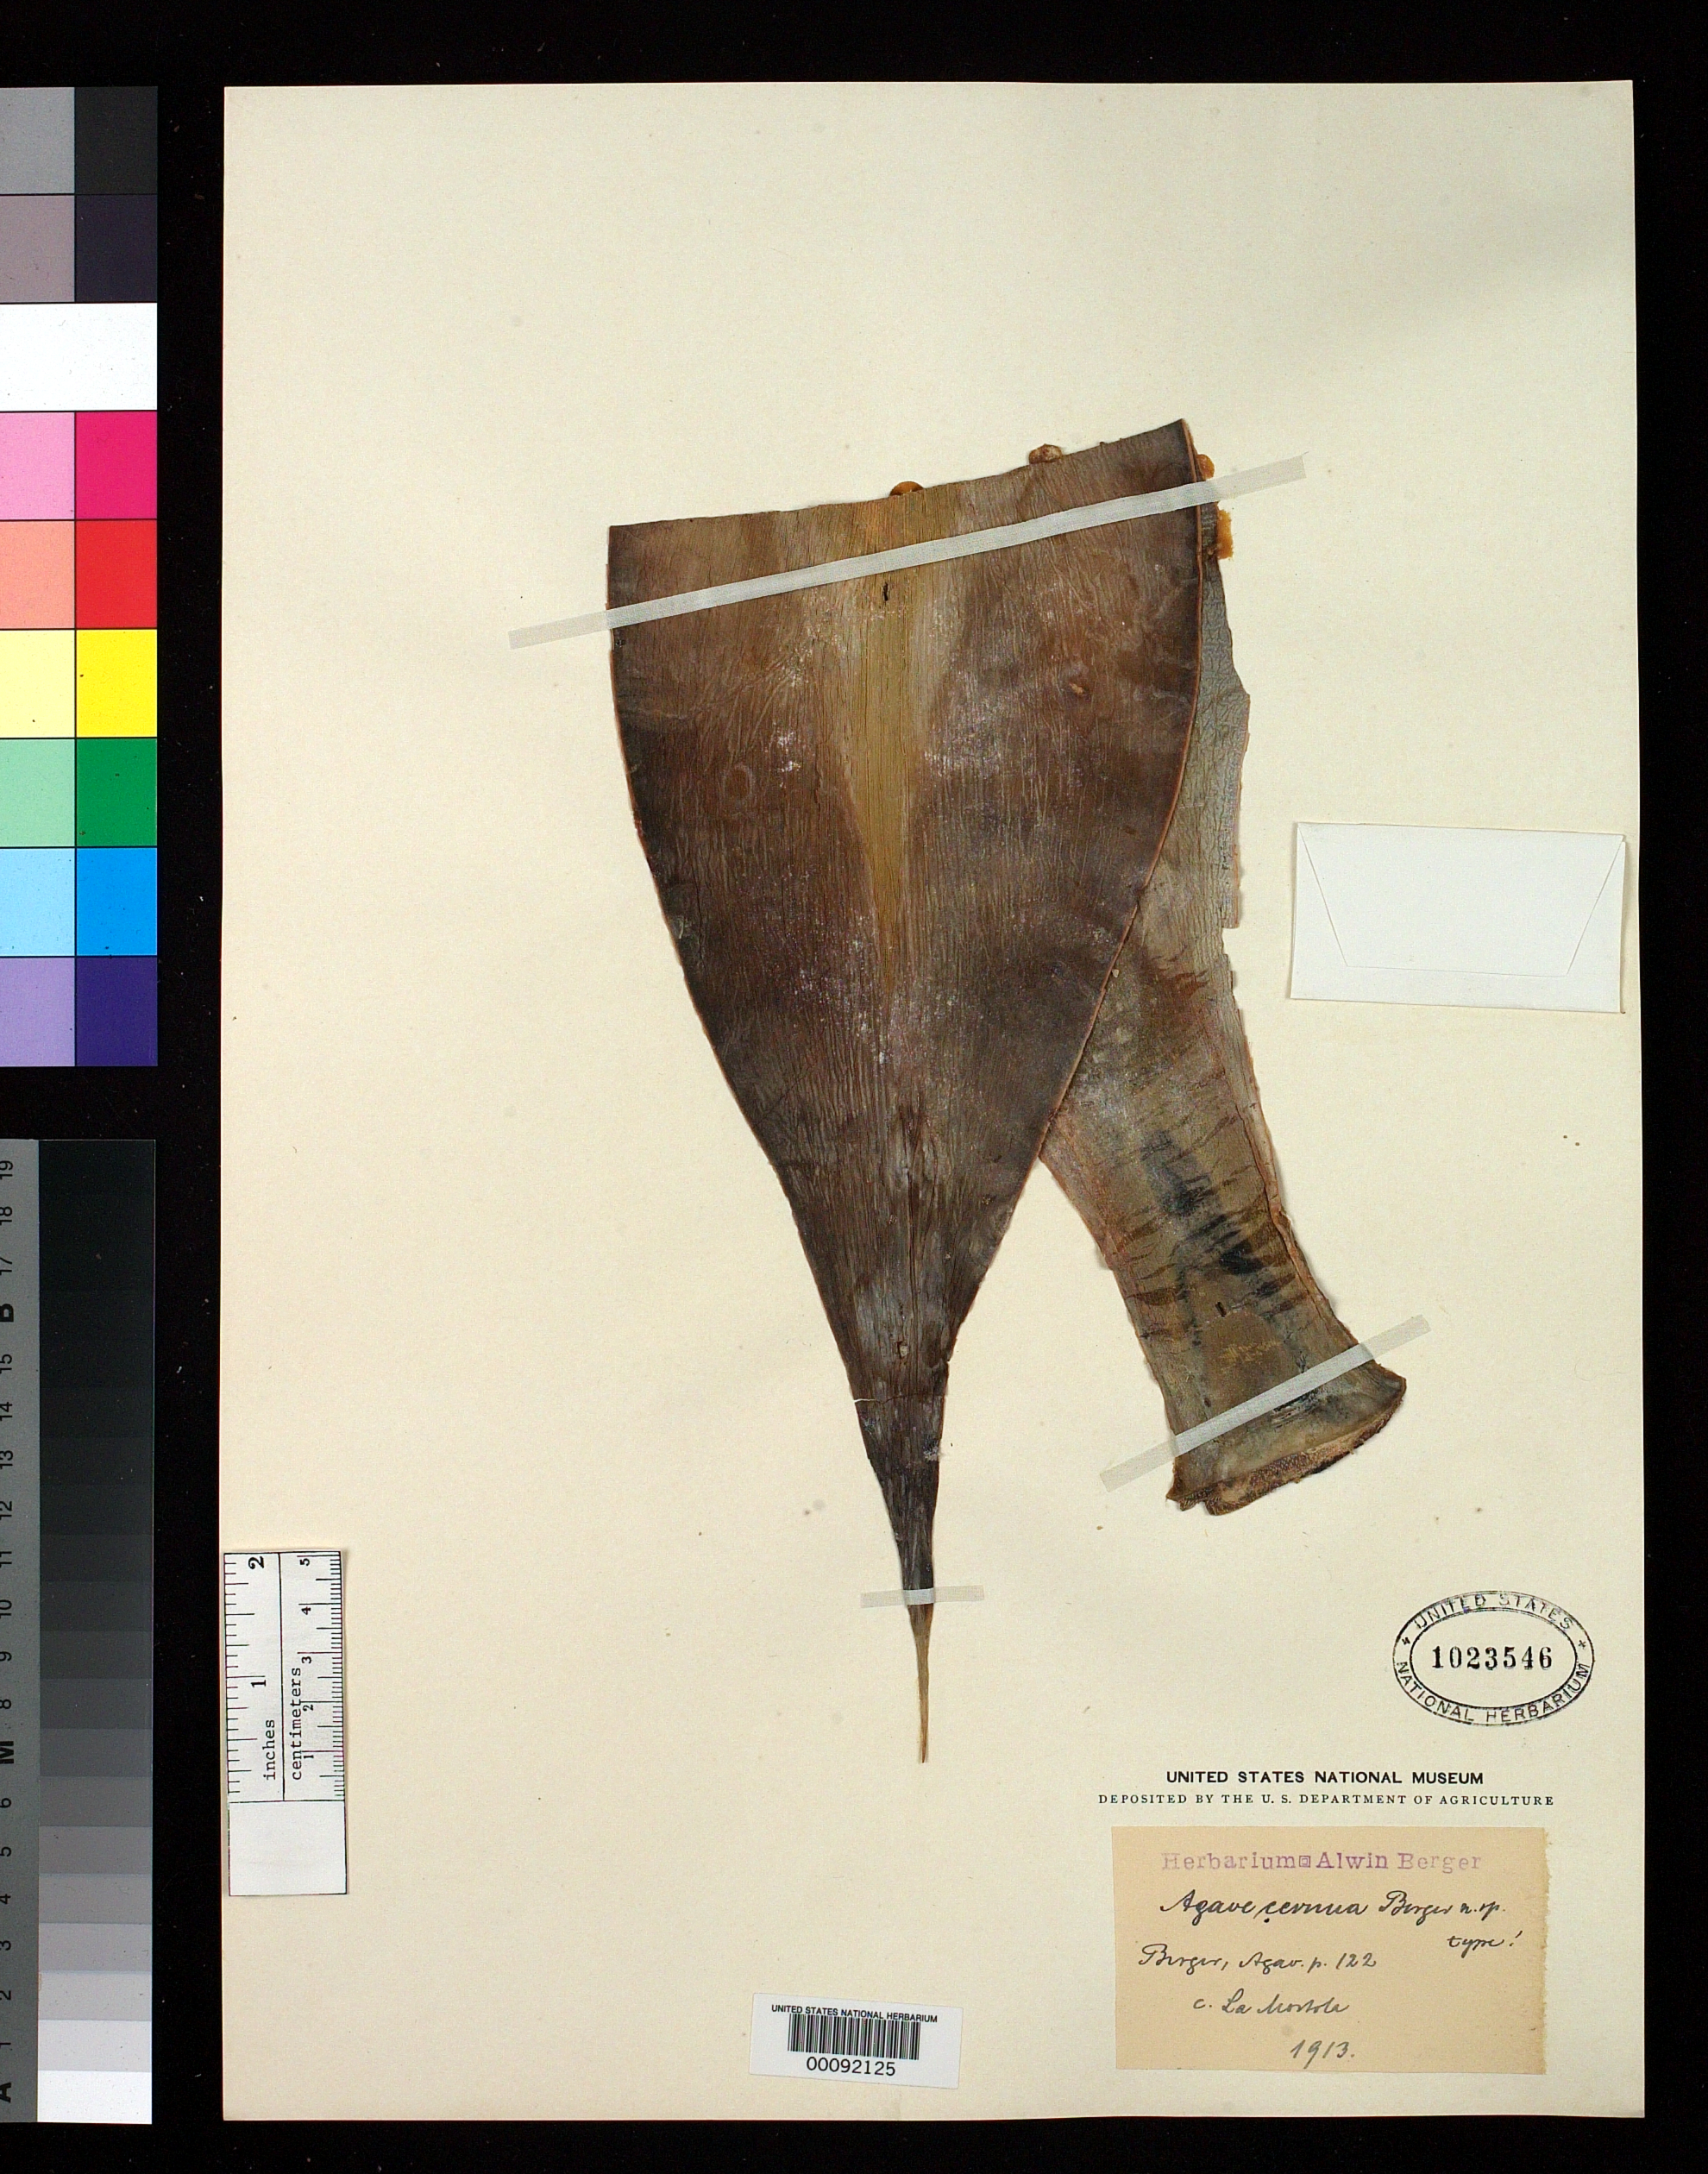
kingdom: Plantae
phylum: Tracheophyta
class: Liliopsida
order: Asparagales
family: Asparagaceae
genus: Agave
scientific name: Agave cernua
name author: A. Berger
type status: Type Material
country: Mexico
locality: Cultivated at La Mortola, Itaby.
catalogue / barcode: US 1023546